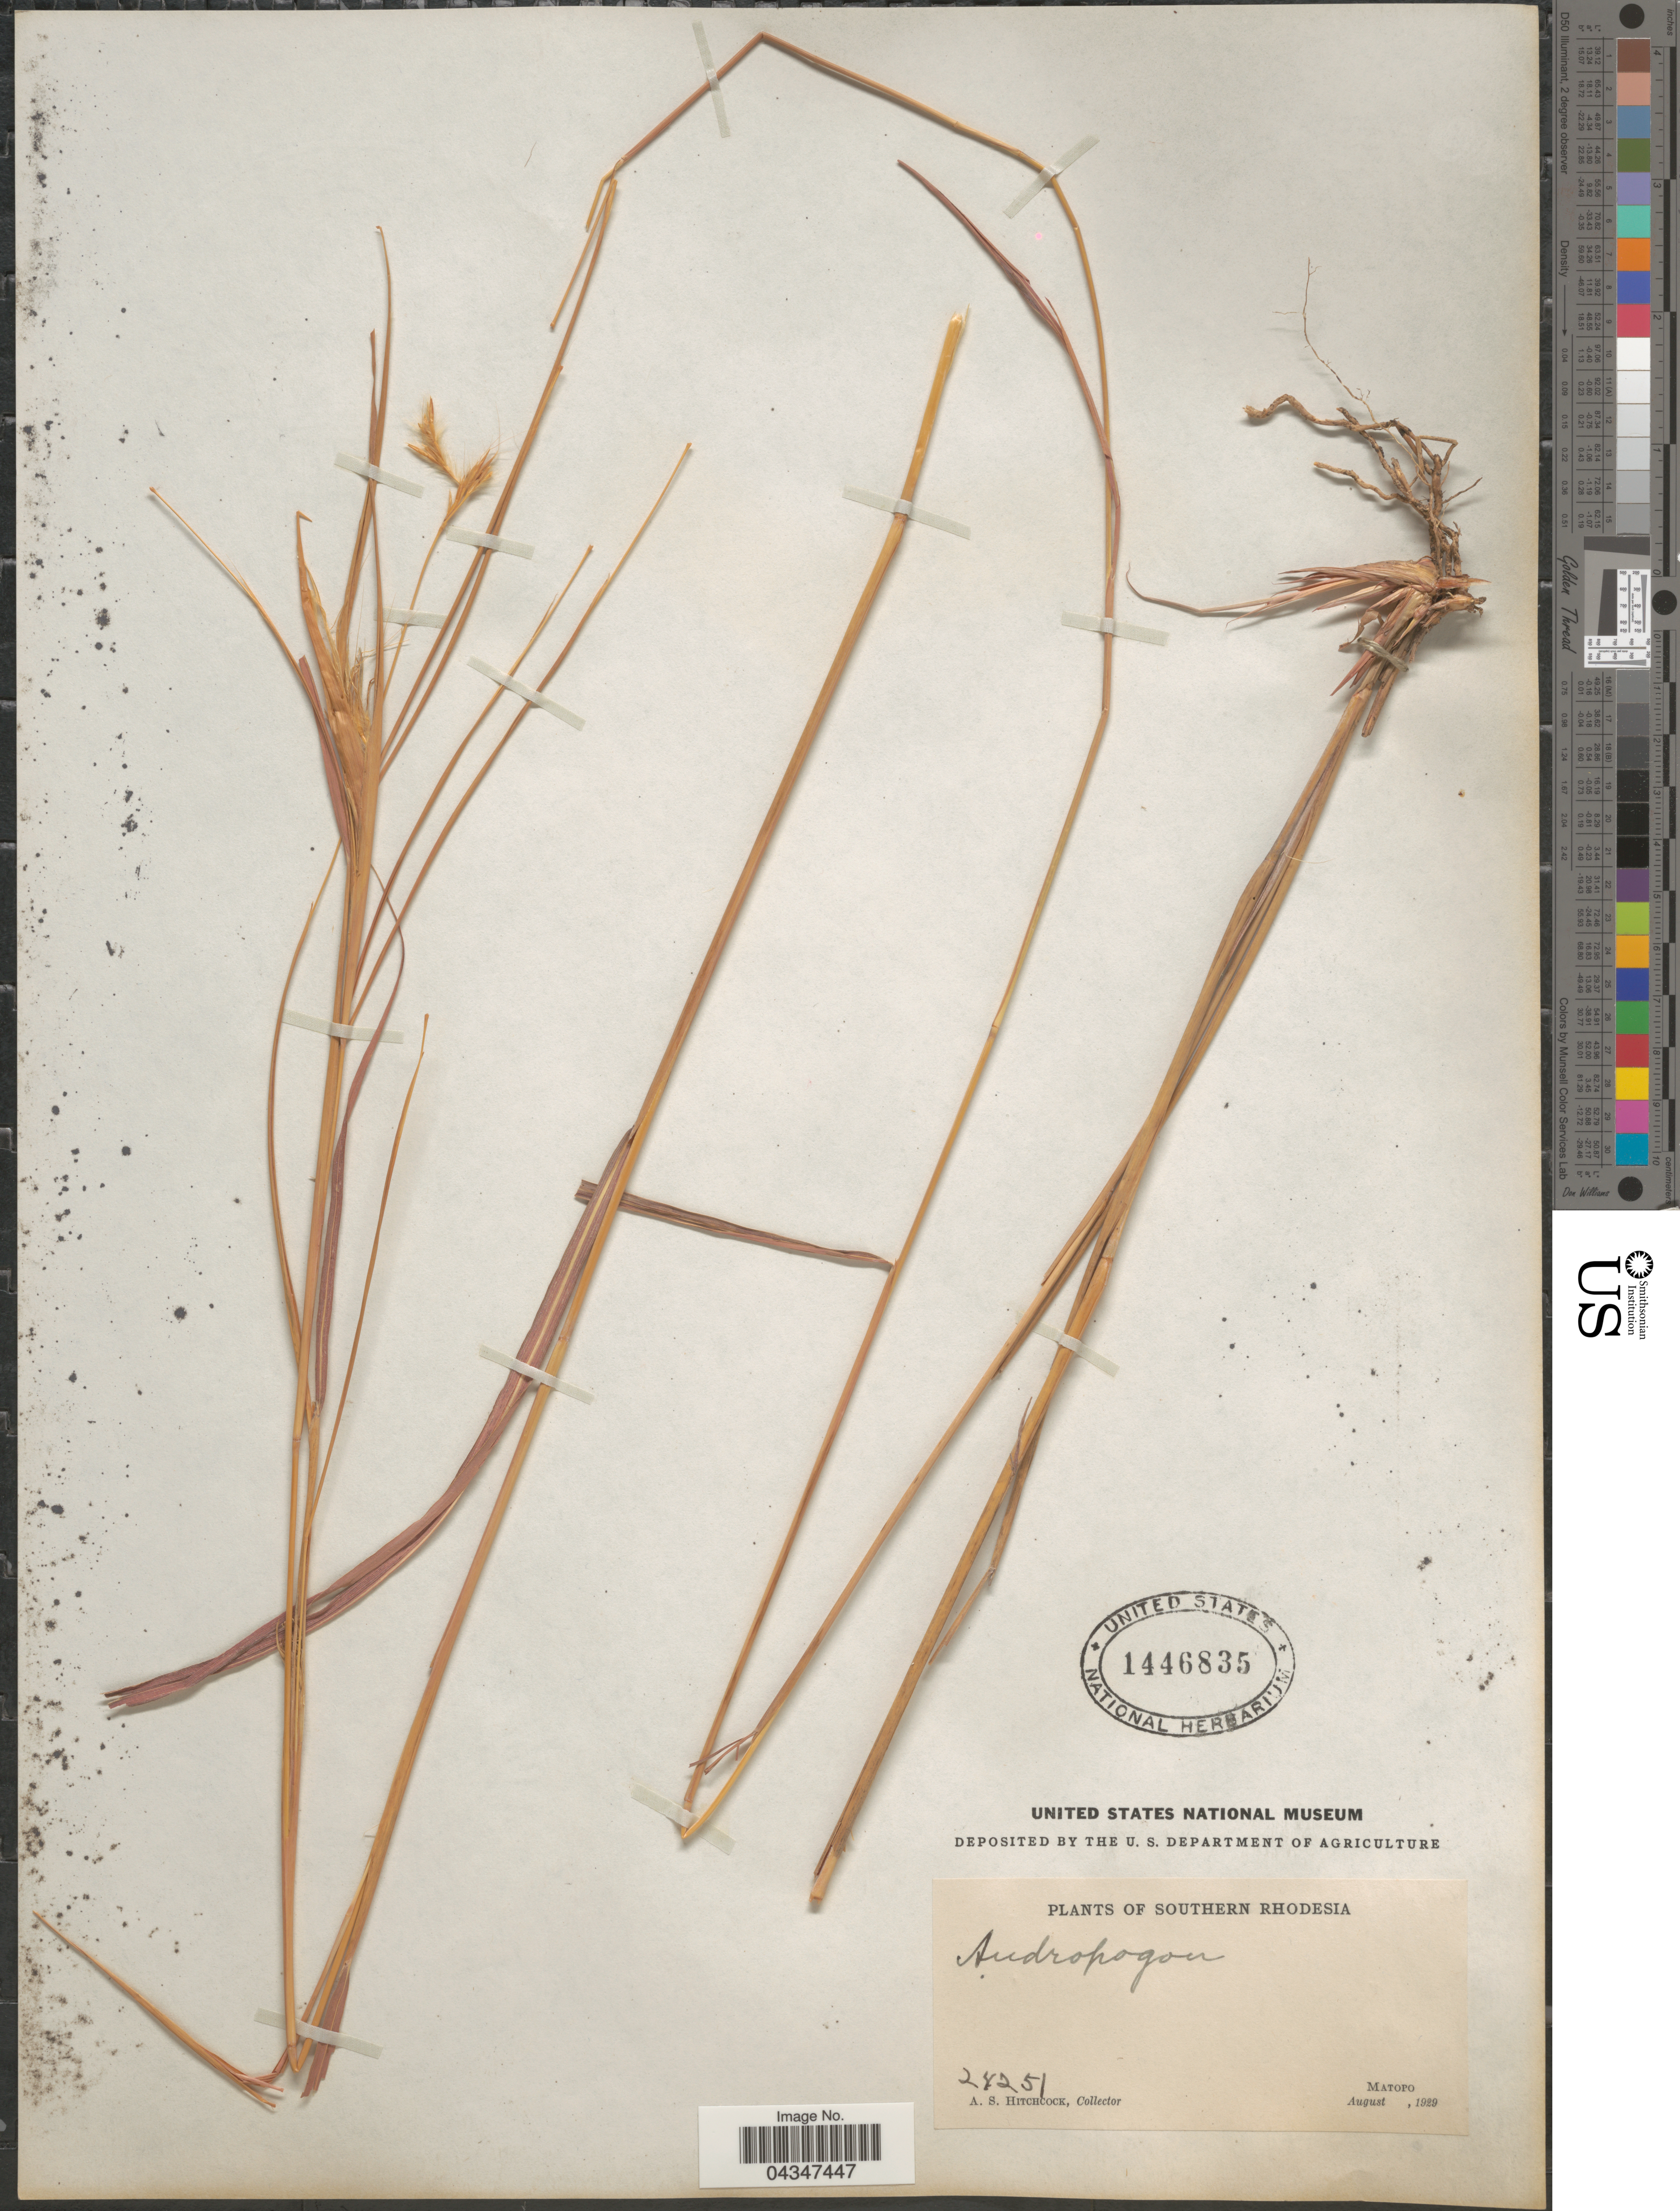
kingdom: Plantae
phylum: Tracheophyta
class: Liliopsida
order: Poales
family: Poaceae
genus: Andropogon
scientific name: Andropogon sp.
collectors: A. S. Hitchcock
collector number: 24251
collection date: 1929-08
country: Zimbabwe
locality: Southern Rhodesia. Matopo.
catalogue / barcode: US 1446835